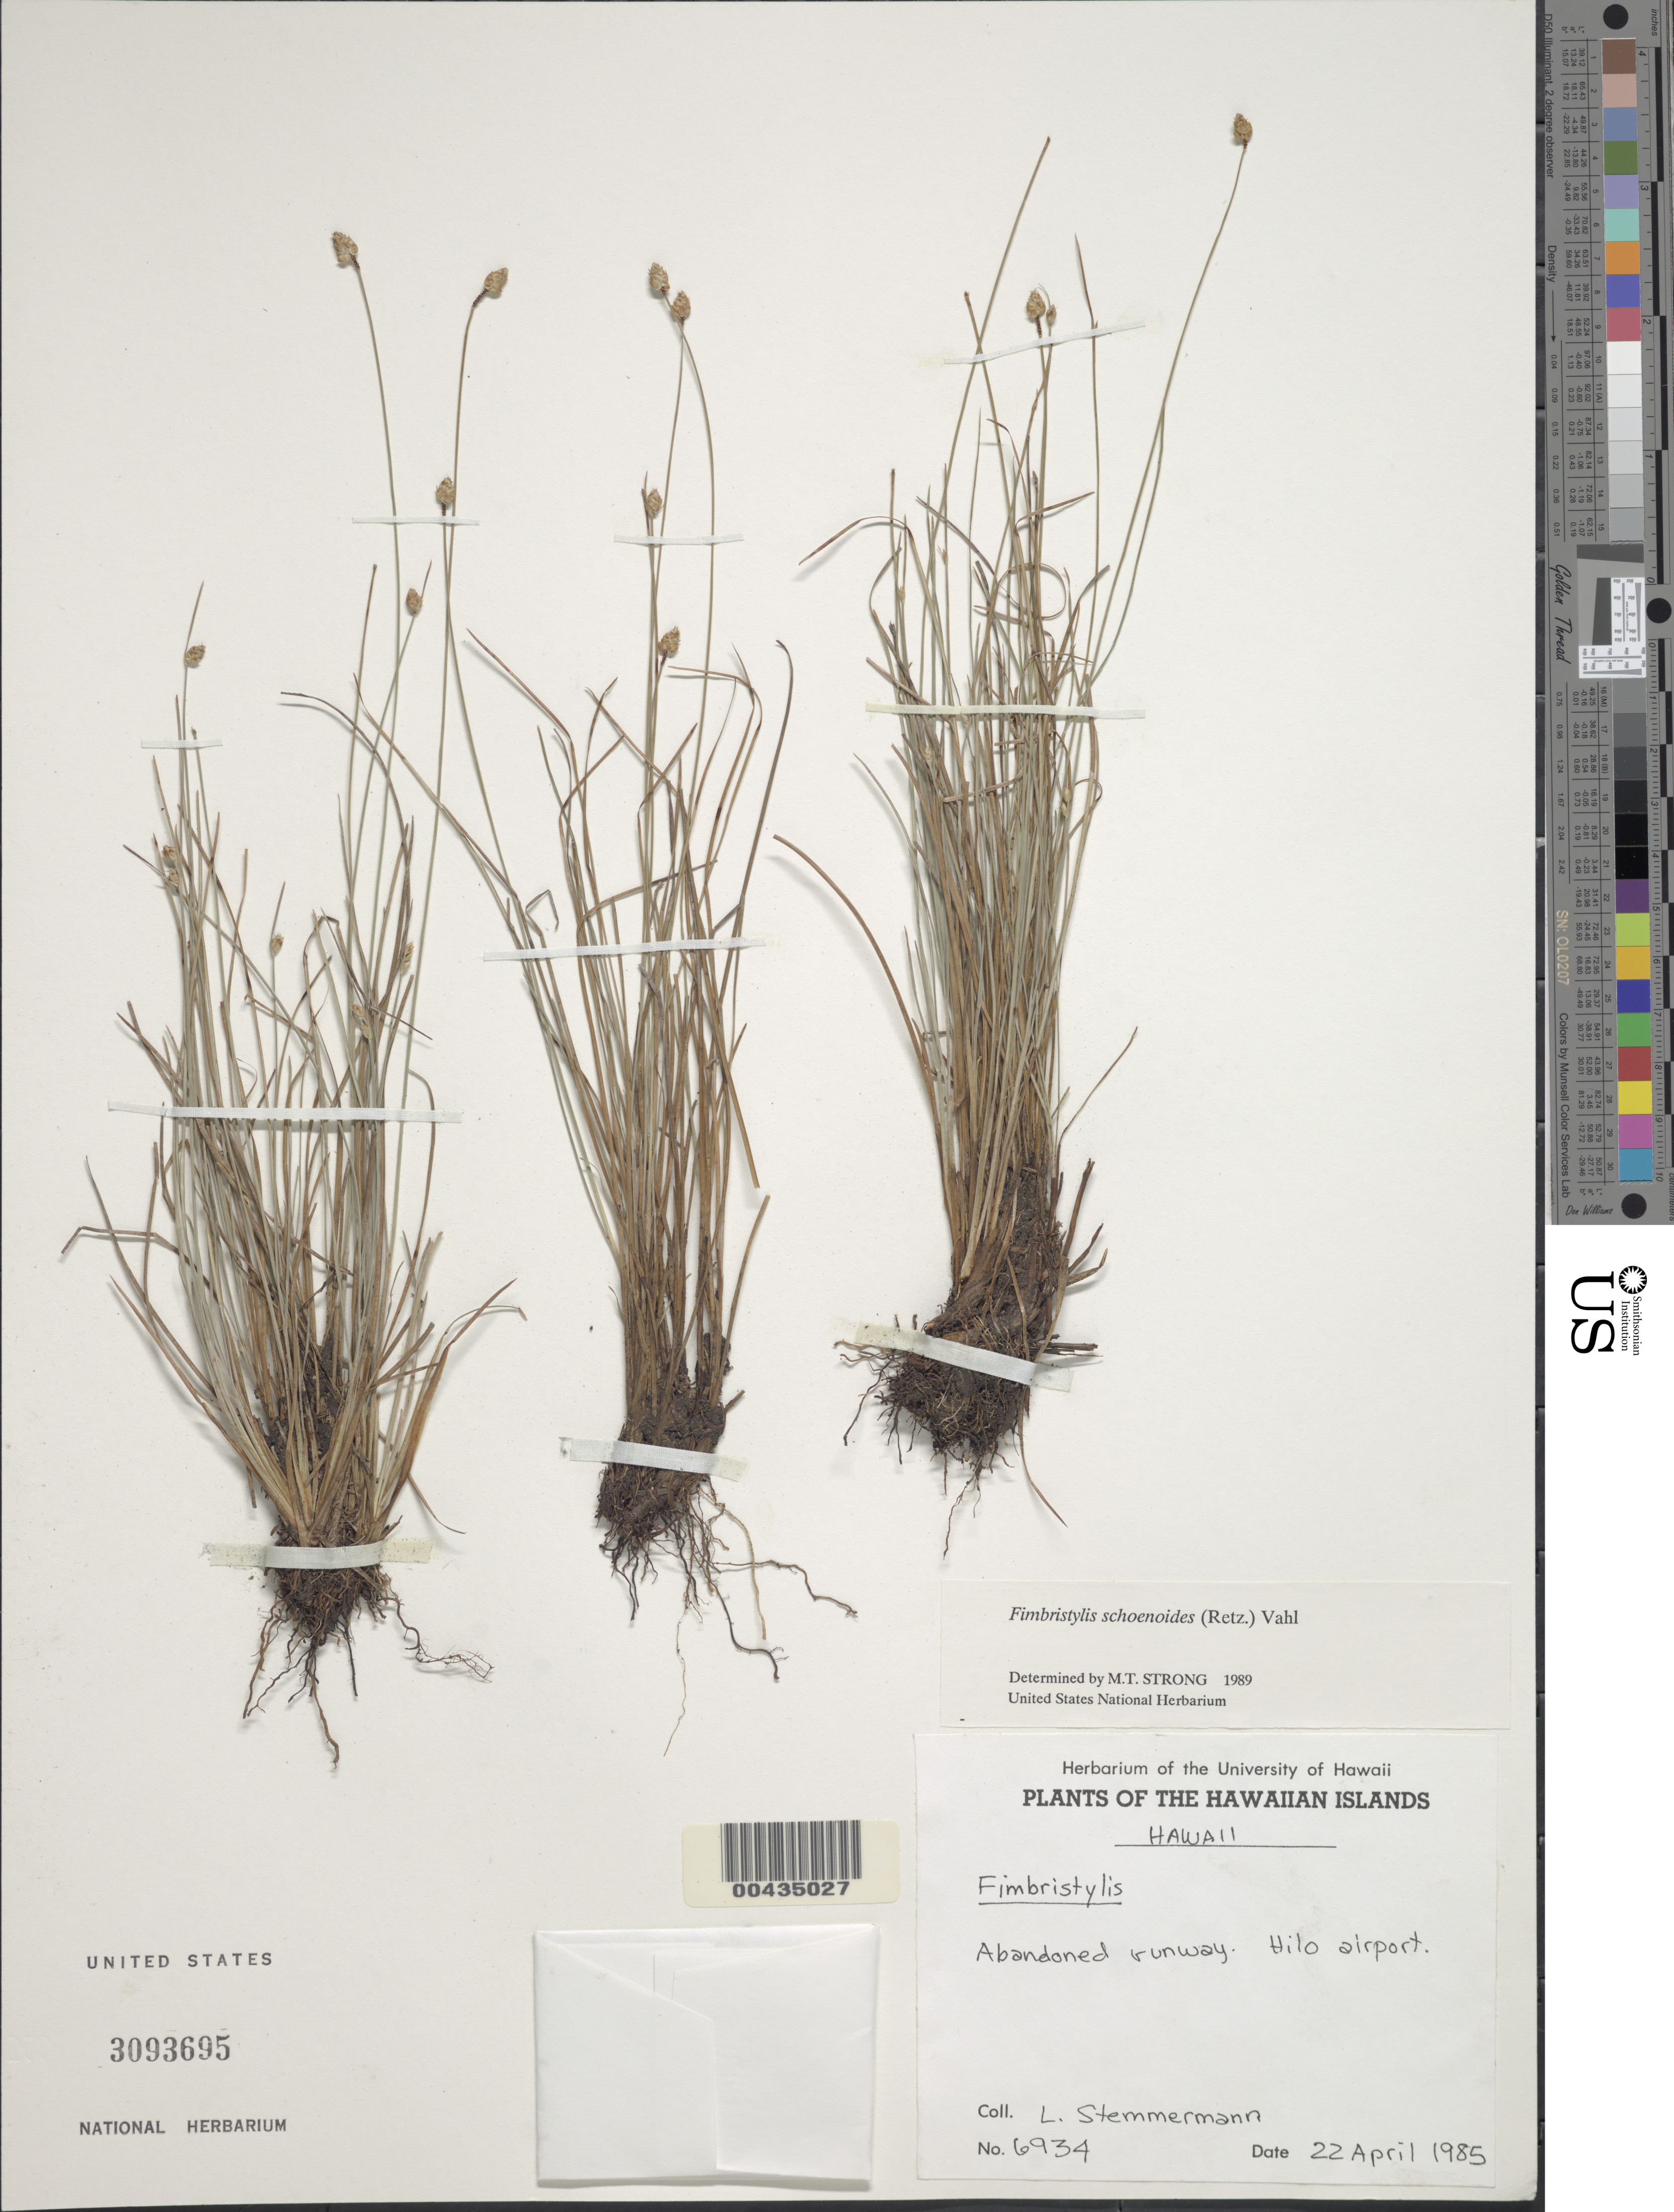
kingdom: Plantae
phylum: Tracheophyta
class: Liliopsida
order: Poales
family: Cyperaceae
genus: Fimbristylis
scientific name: Fimbristylis schoenoides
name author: (Retz.) Vahl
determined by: Strong, M. T., (US), Smithsonian Institution - National Museum of Natural History (UNITED STATES)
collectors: L. Stemmermann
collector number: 6934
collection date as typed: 22 Apr 1985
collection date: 1985-04-22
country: United States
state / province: Hawaii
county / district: Hawaii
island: Hawaii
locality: Abandoned runway. Hilo airport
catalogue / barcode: US 3093695